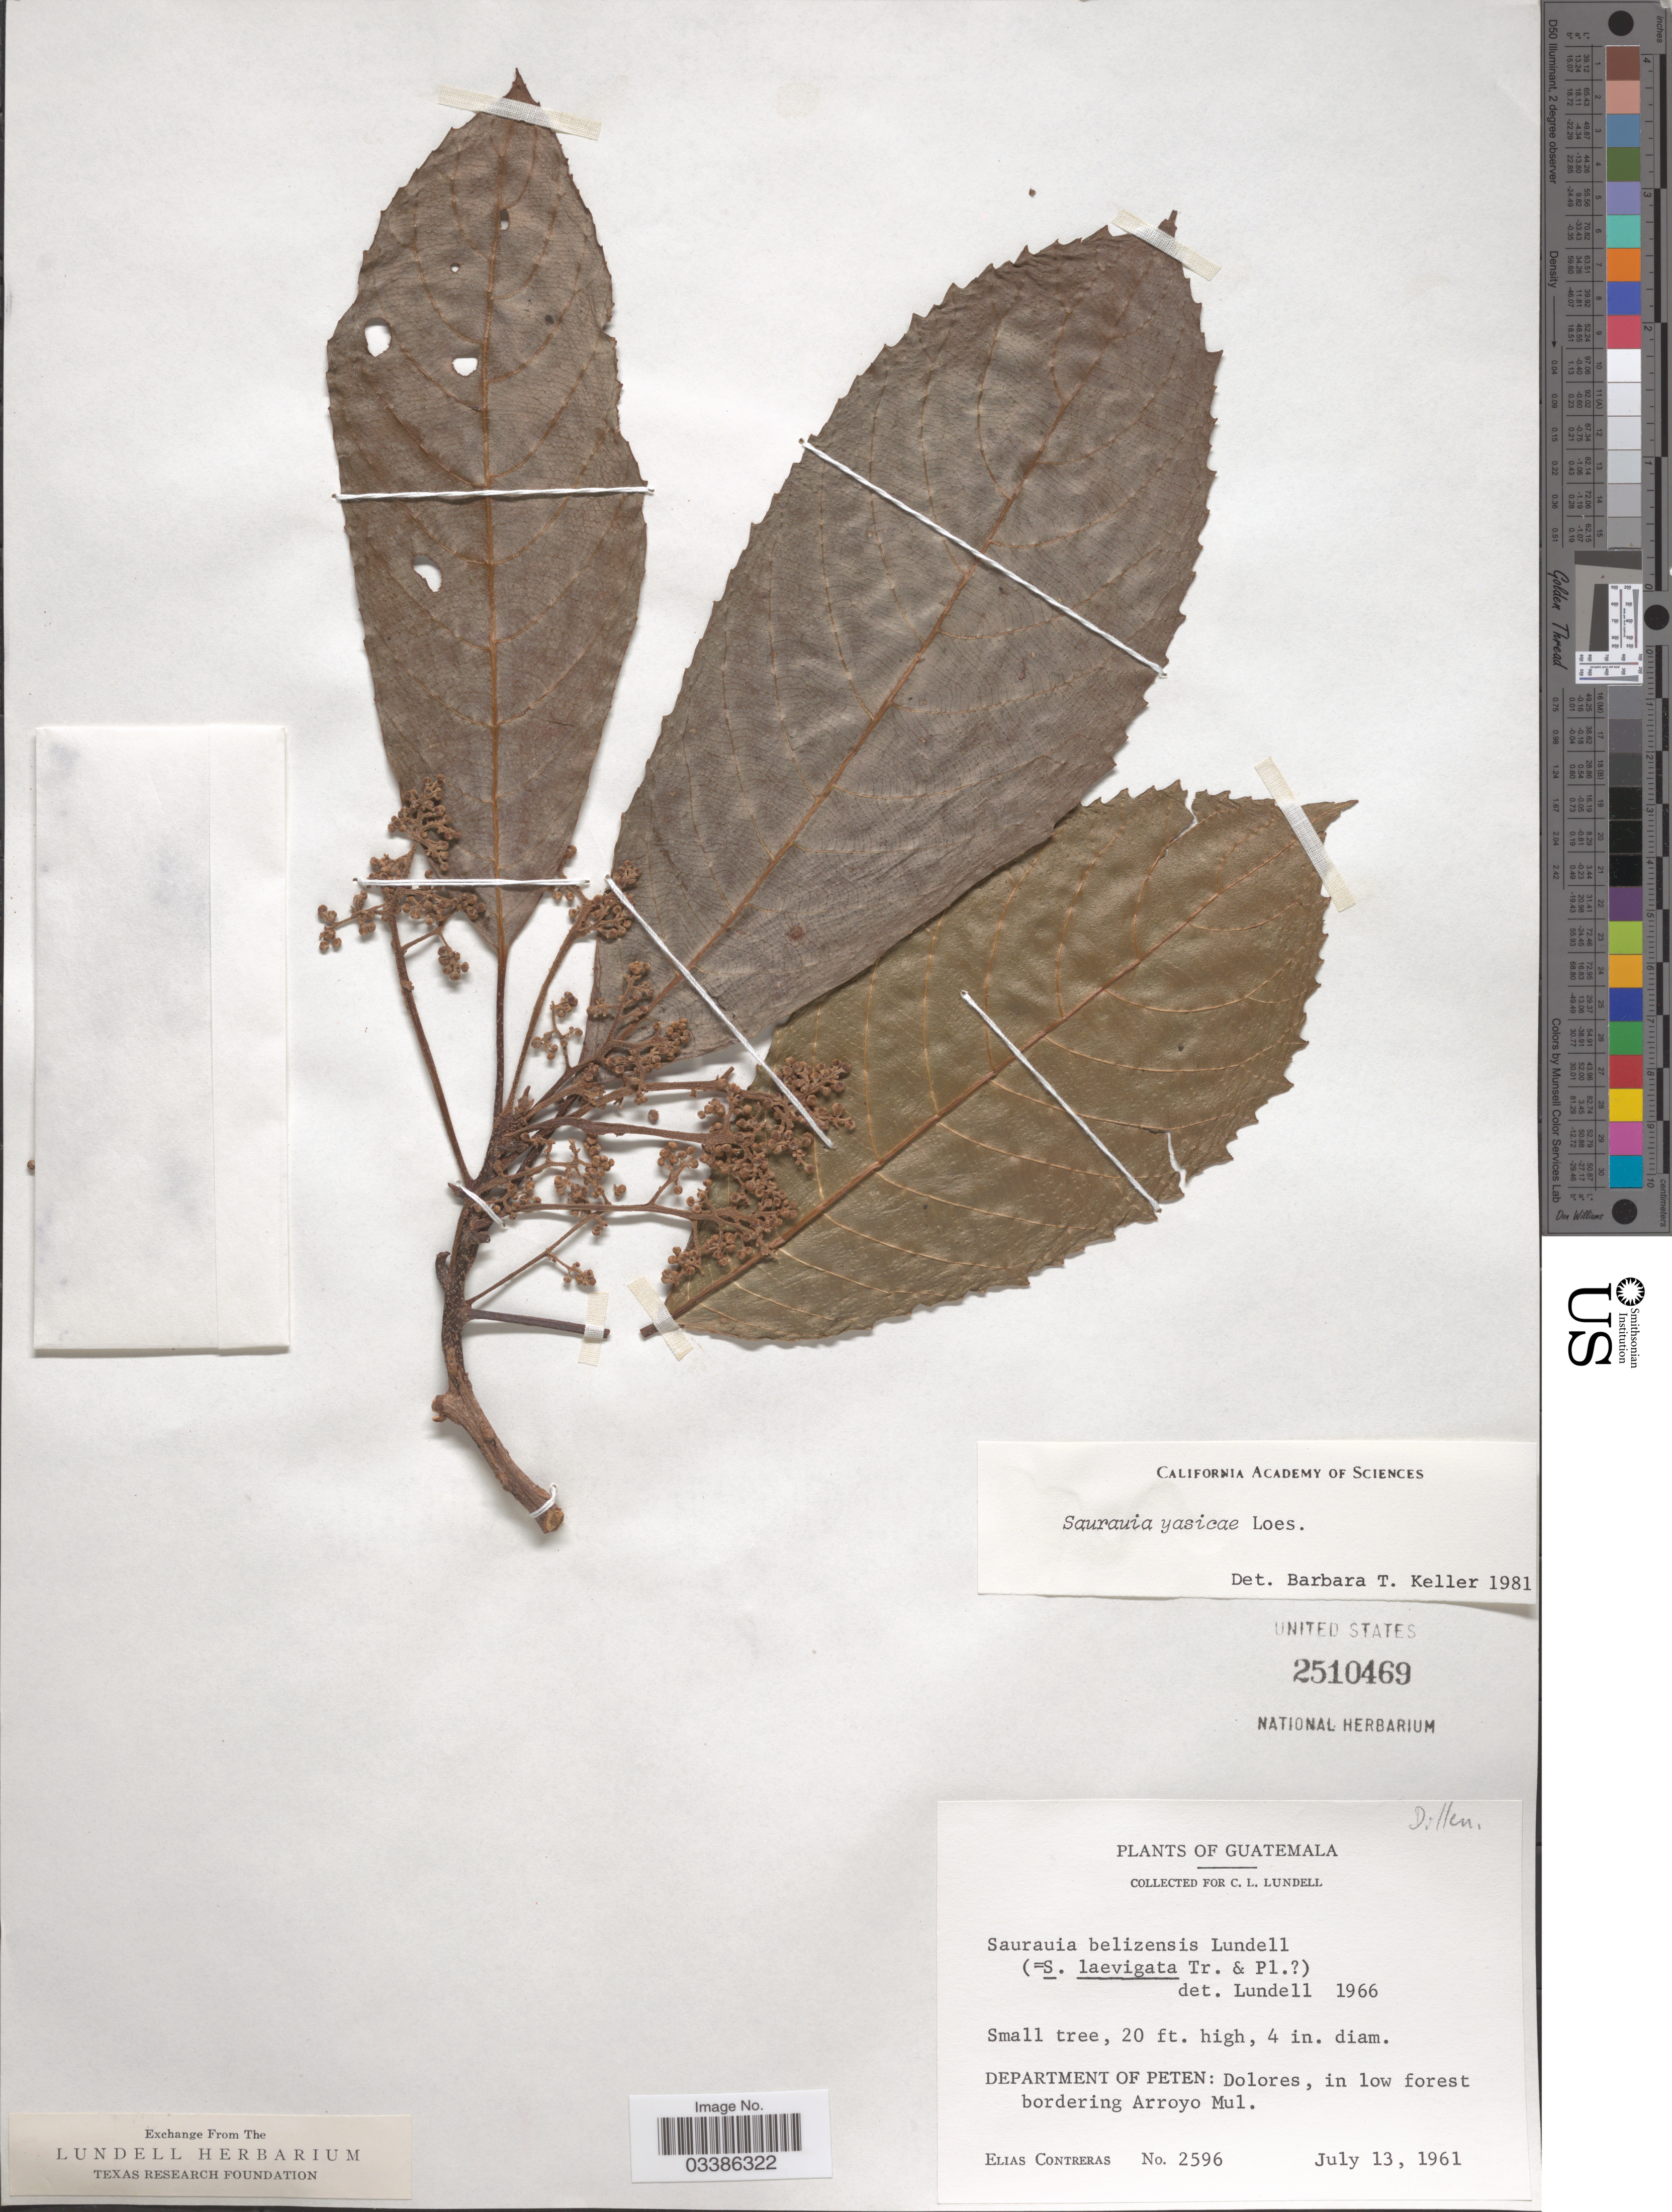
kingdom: Plantae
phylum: Tracheophyta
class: Magnoliopsida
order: Ericales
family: Actinidiaceae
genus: Saurauia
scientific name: Saurauia yasicae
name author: Loes.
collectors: E. Contreras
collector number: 2596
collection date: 1961-07-13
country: Guatemala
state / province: El Petén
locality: Department of Peten: Dolores, in low forest bordering Arroyo Mul.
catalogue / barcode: US 2510469